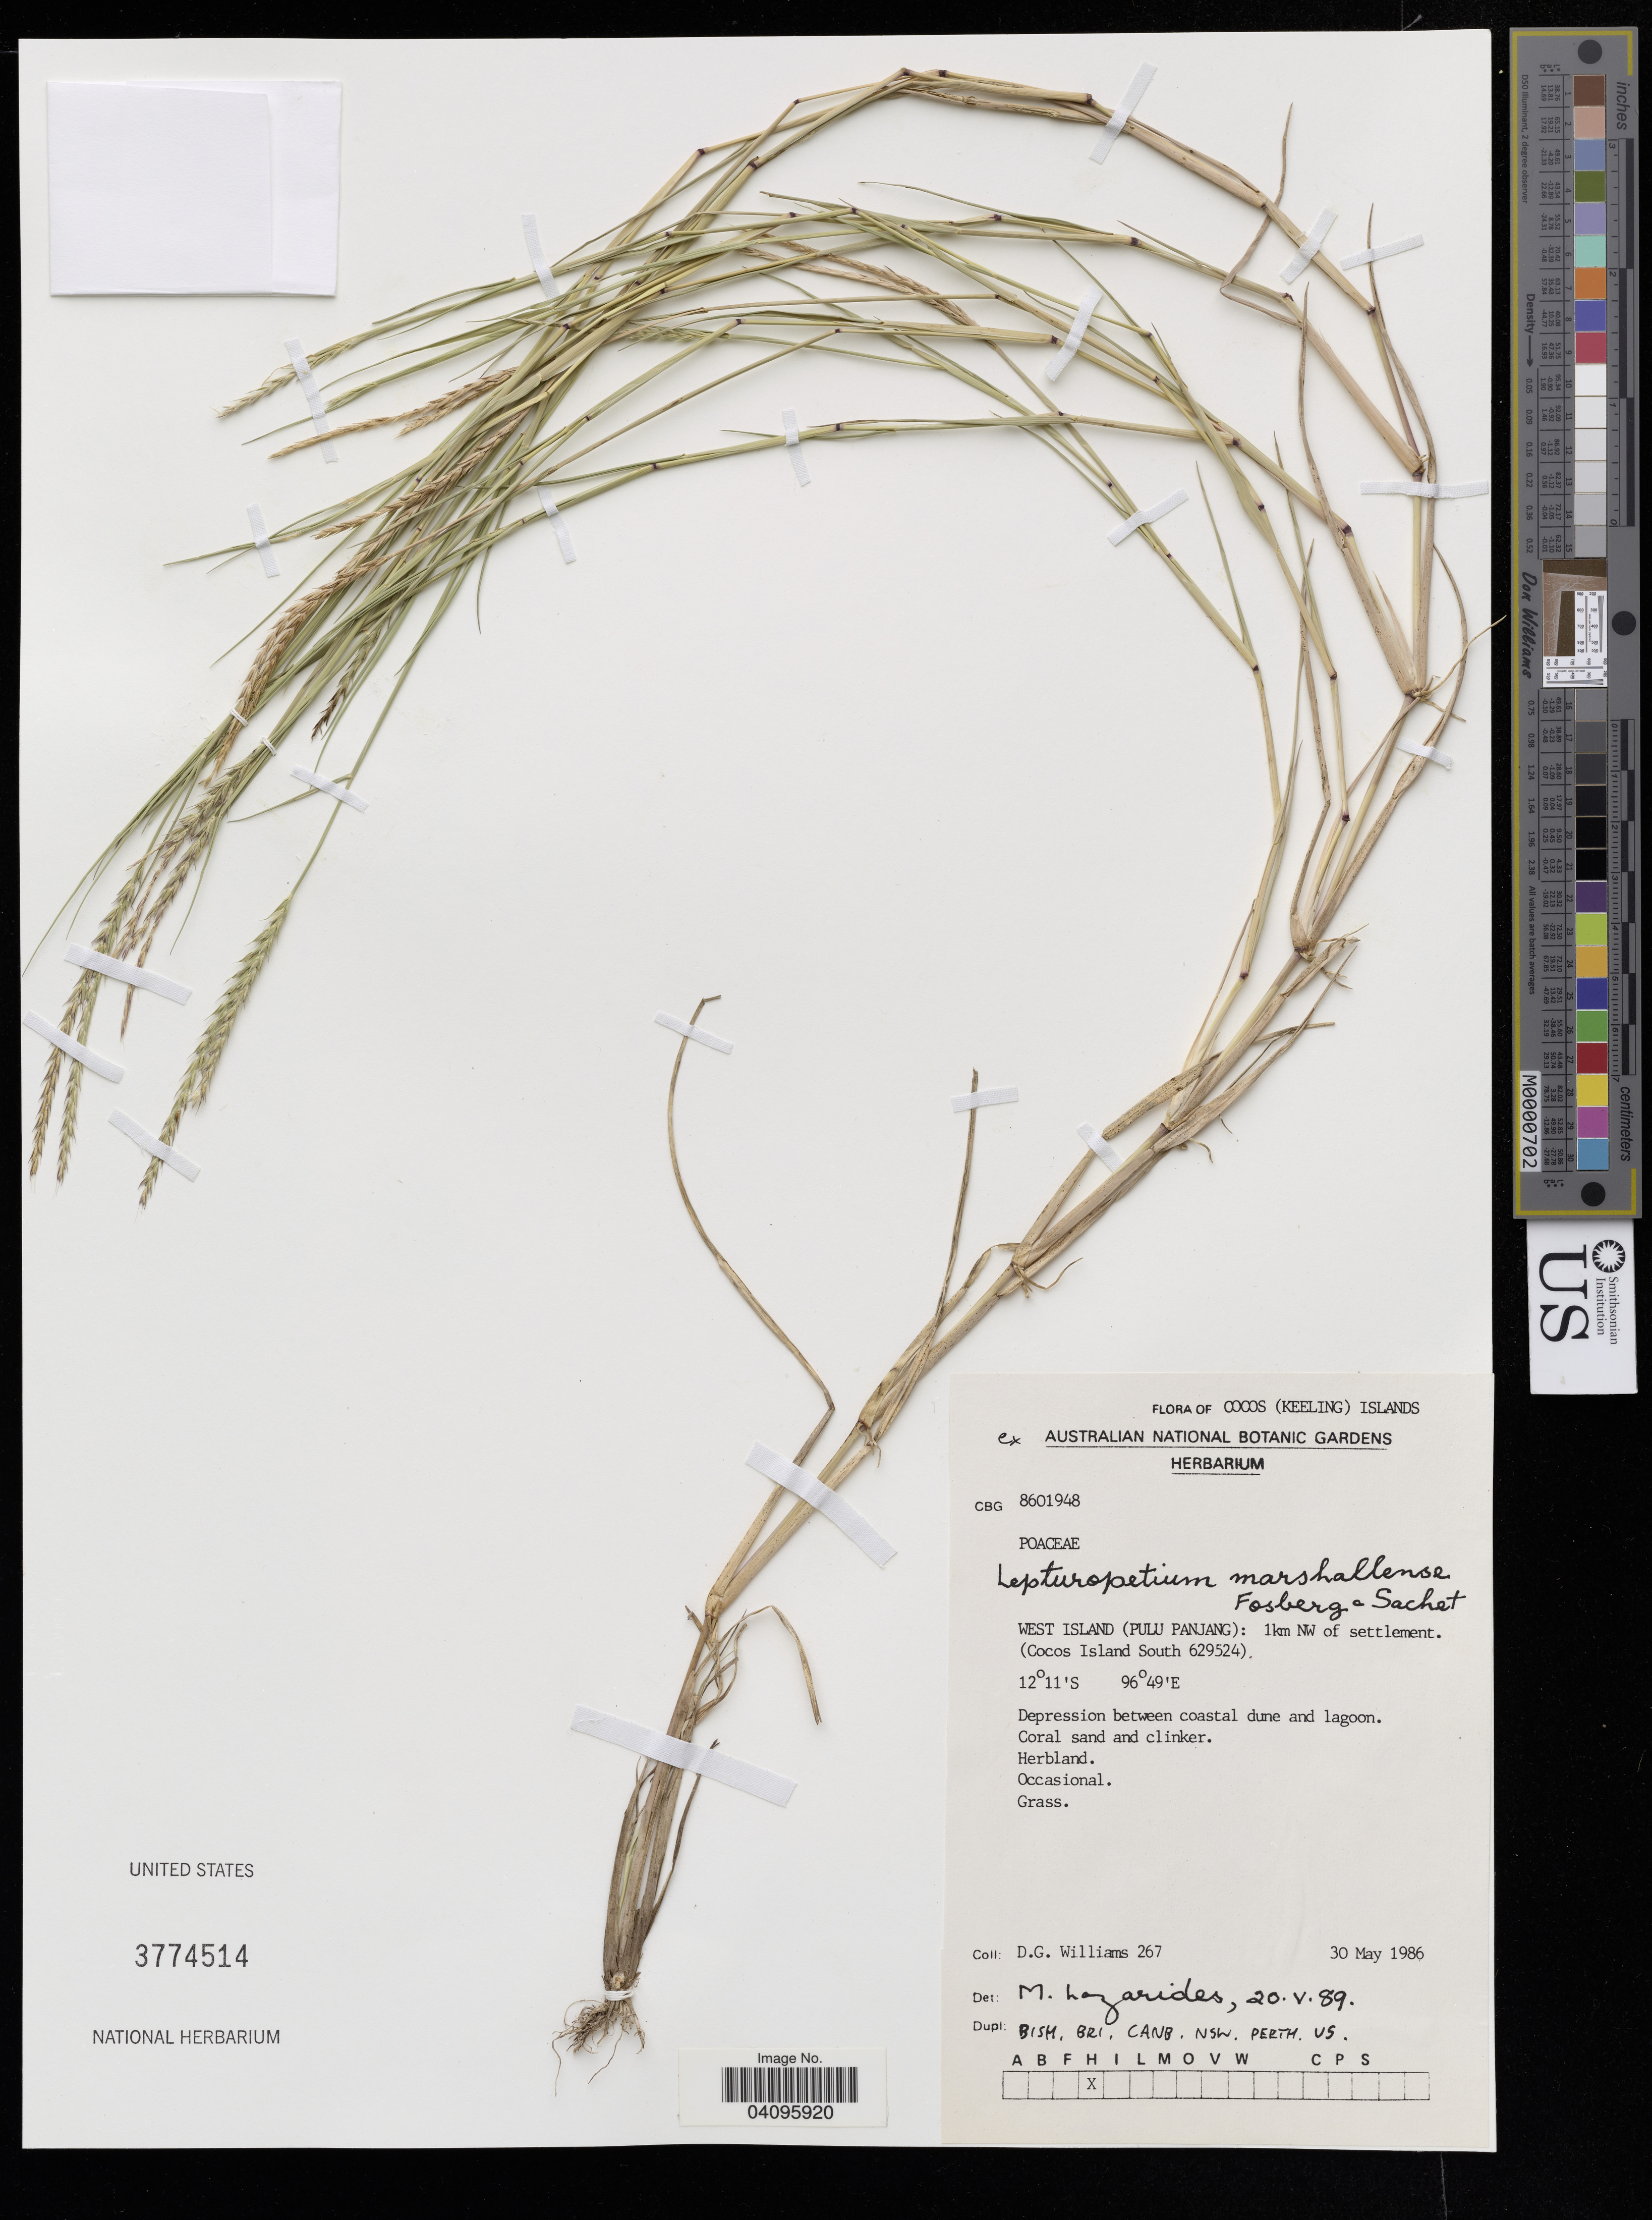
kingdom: Plantae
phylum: Tracheophyta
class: Liliopsida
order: Poales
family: Poaceae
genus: Lepturopetium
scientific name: Lepturopetium marshallense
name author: Fosberg & Sachet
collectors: D. G. Williams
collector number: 267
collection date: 1986-05-30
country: Australia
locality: West Island (Pulu Panjang): 1km NW of settlement (Cocos Island South 629524).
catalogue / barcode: US 3774514